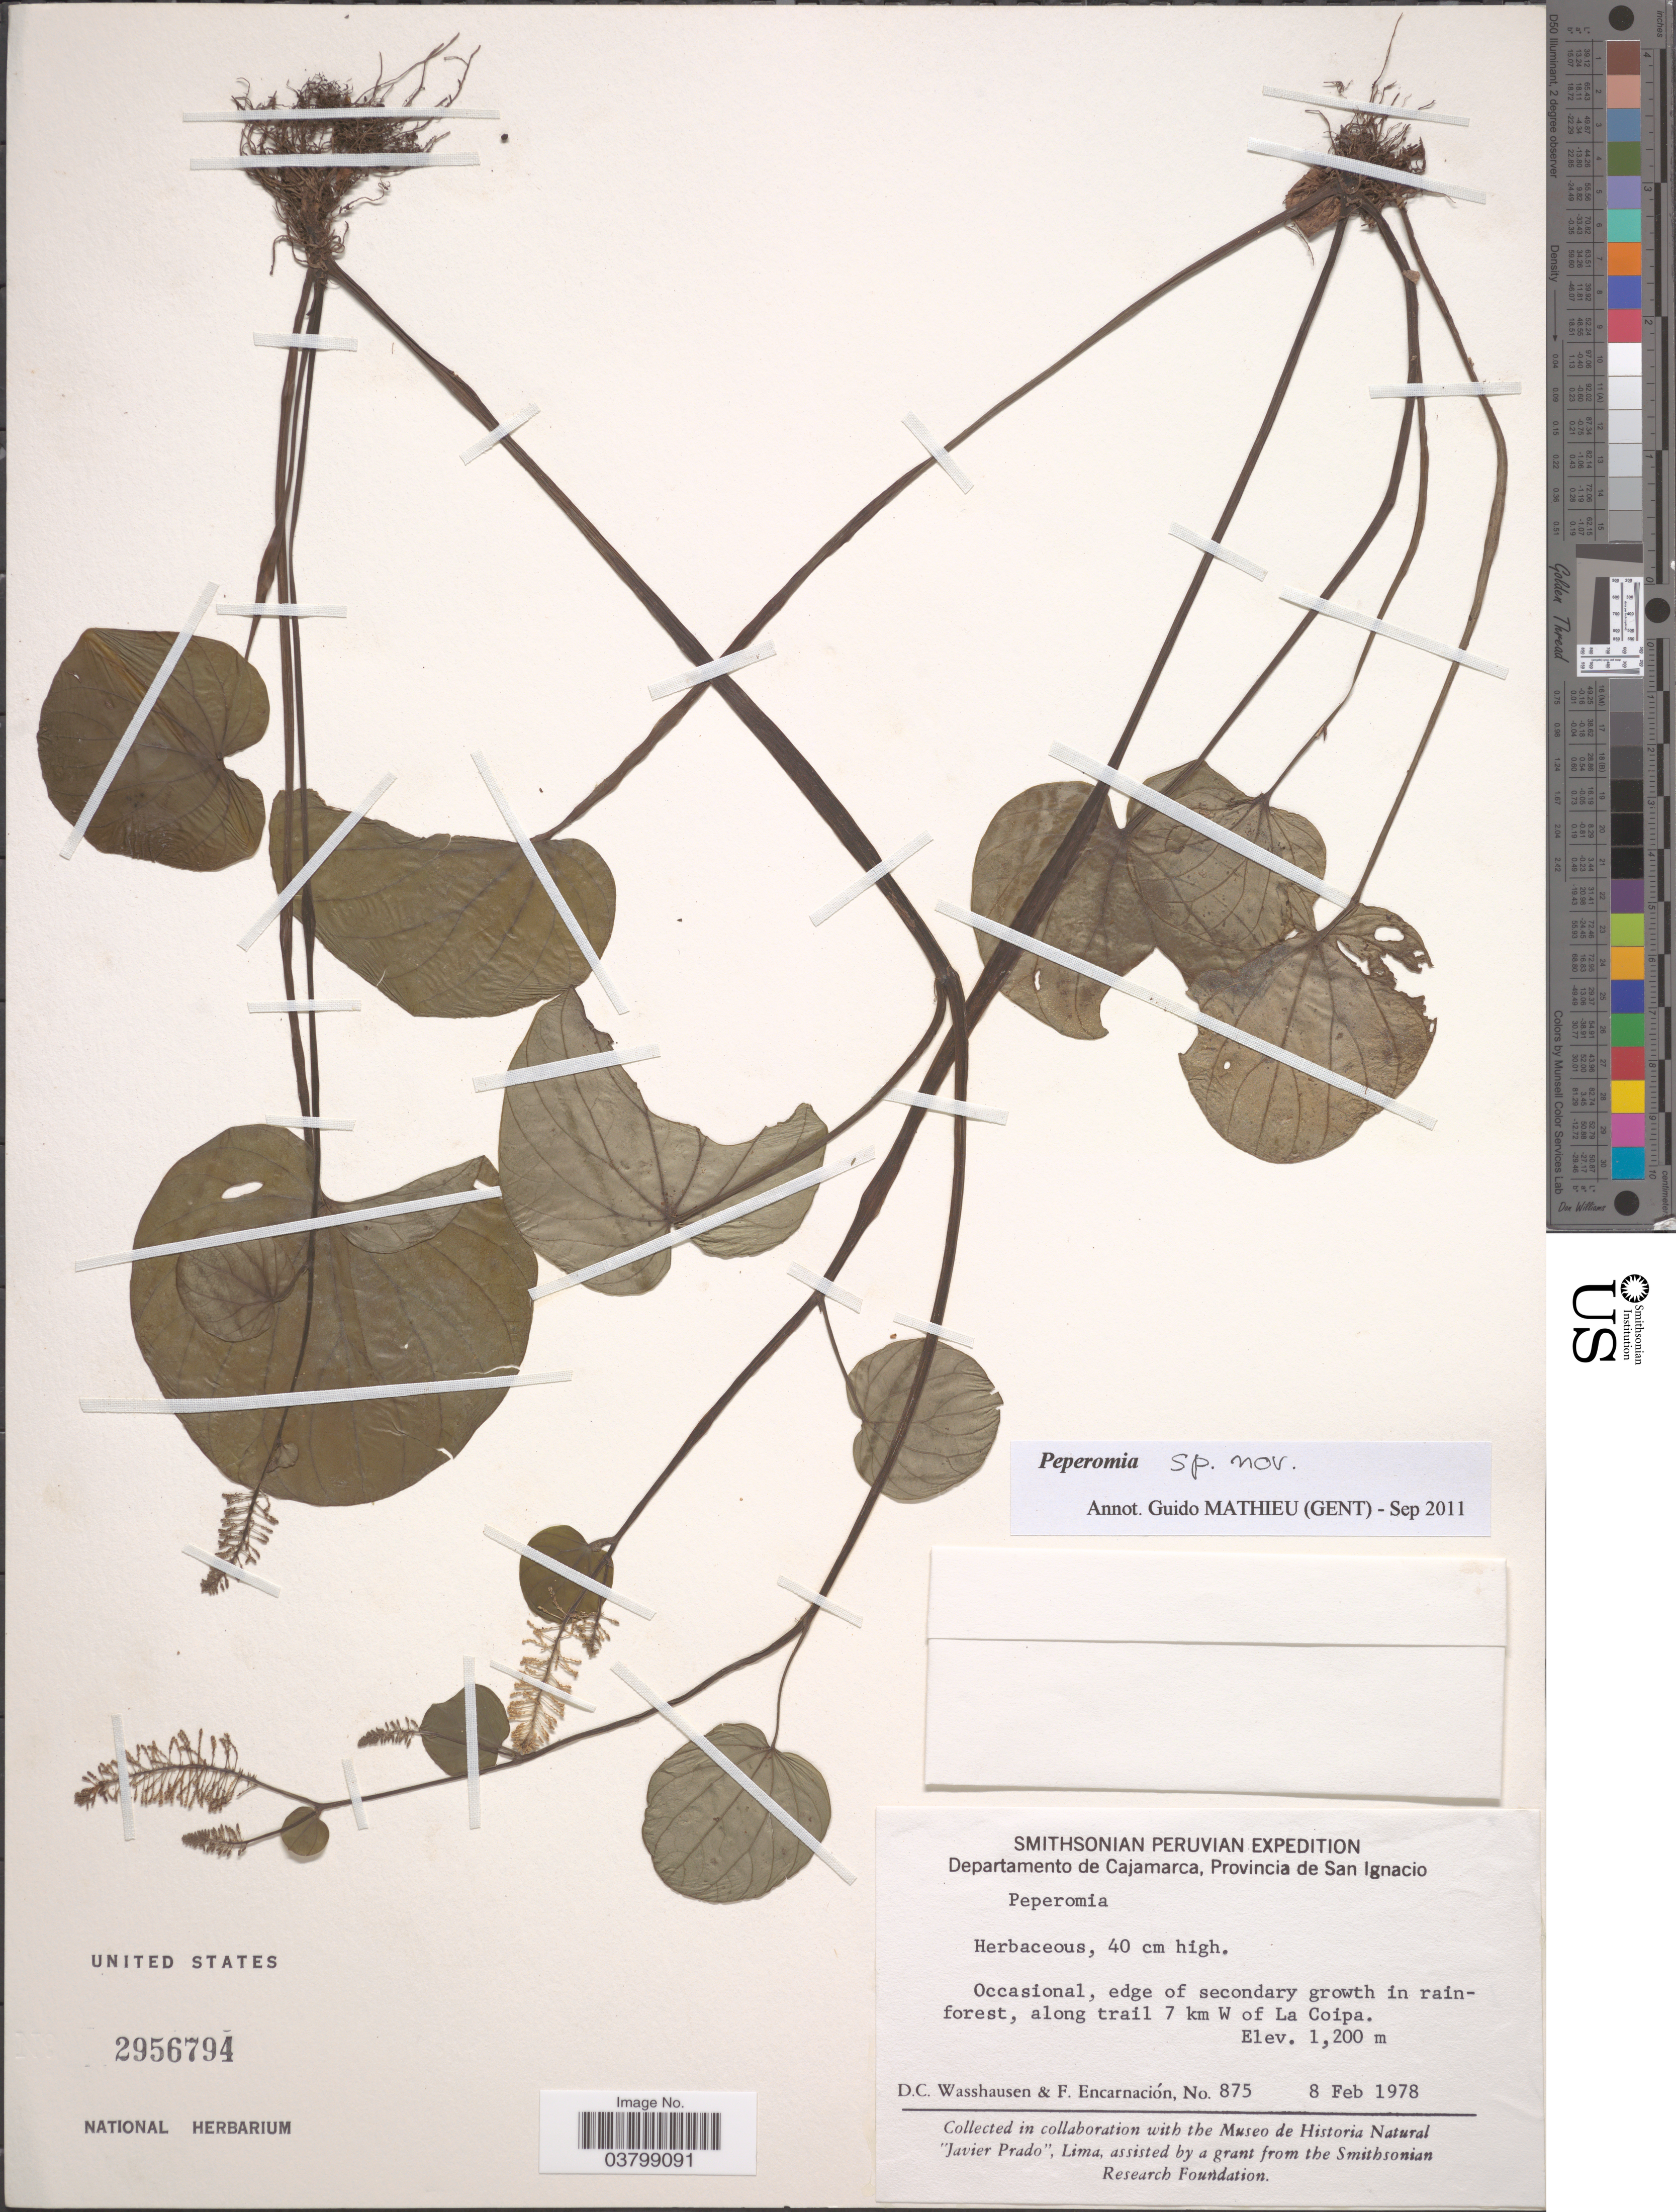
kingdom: Plantae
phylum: Tracheophyta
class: Magnoliopsida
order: Piperales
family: Piperaceae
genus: Peperomia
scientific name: Peperomia sp. nov.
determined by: Jiménez, José Estaban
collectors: D. C. Wasshausen & F. Encarnación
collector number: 875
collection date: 1978-02-08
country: Peru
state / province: Cajamarca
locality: Departamento de Cajamarca, Provincia de San Ignacio. Edge of secondary growth in rainforest, along trail 7 km W of La Coipa.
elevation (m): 1200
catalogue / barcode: US 2956794